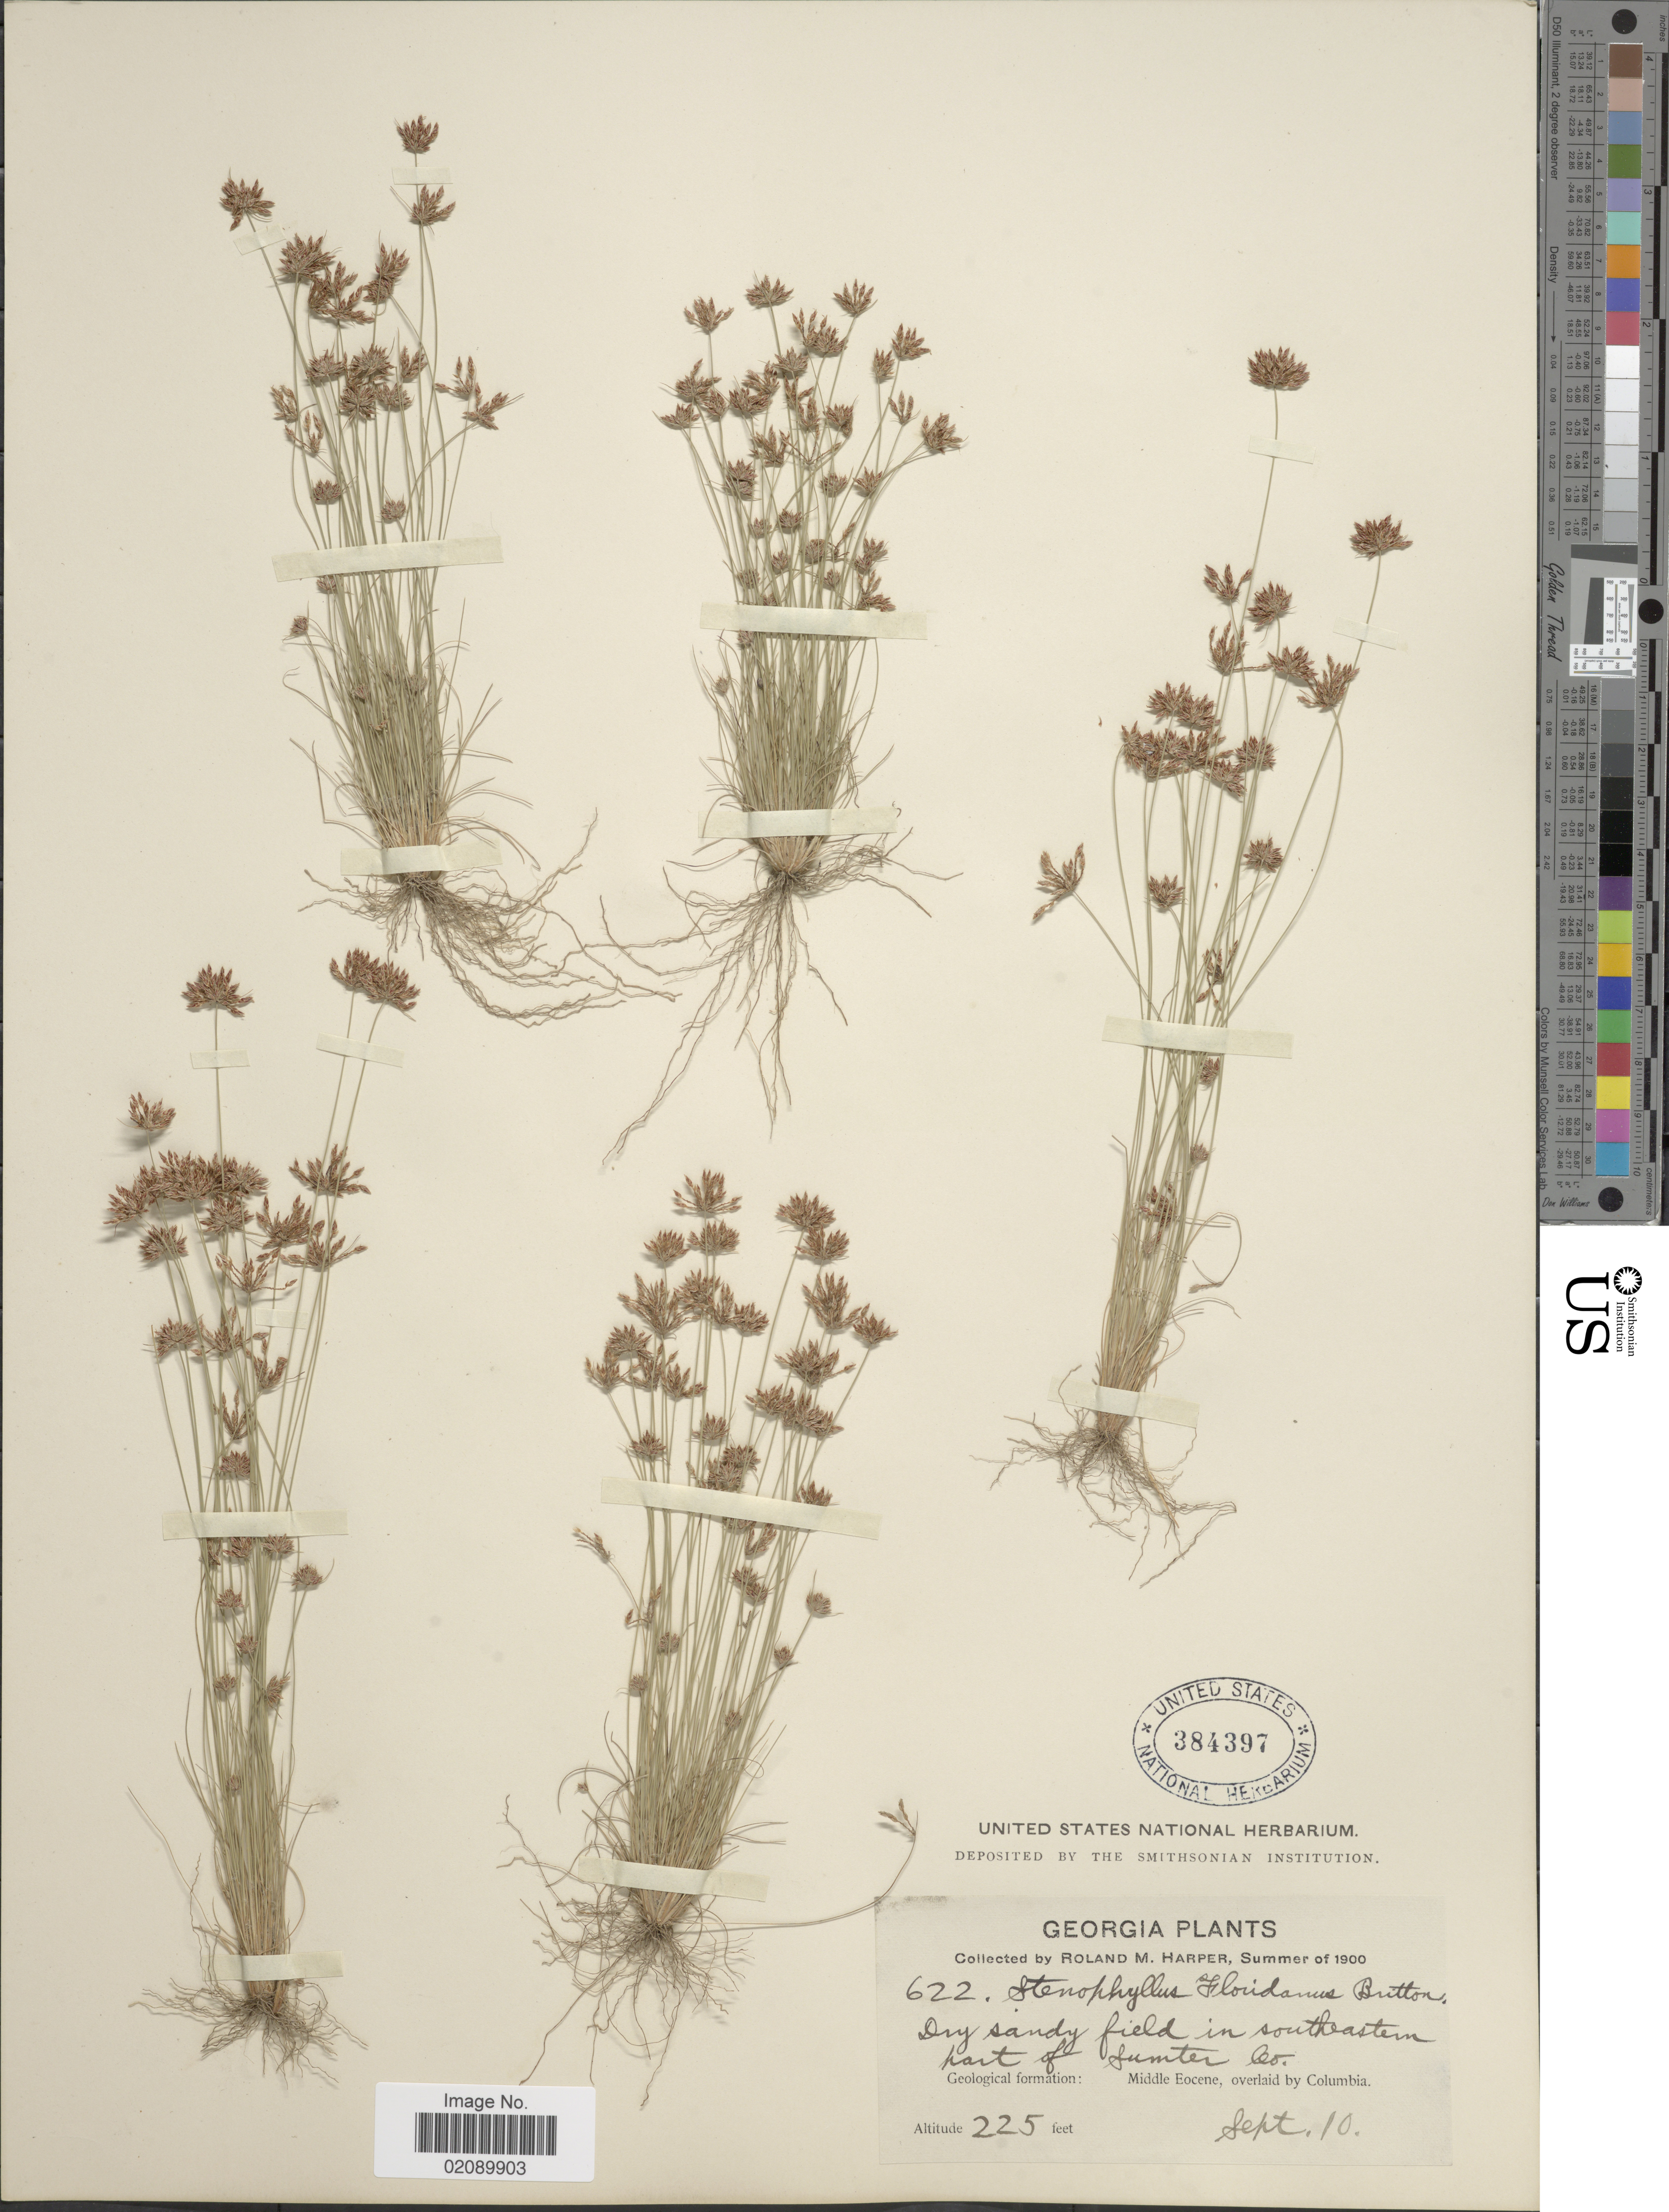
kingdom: Plantae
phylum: Tracheophyta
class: Liliopsida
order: Poales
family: Cyperaceae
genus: Bulbostylis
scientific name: Bulbostylis barbata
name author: (Rottb.) C.B. Clarke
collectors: R. M. Harper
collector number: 622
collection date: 1900-09-10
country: United States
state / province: Georgia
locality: Dry sandy field in southeastern part of Sumter Co. Geological formation: Middle Eocene, overlaid by Columbia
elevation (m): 69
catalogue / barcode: US 384397